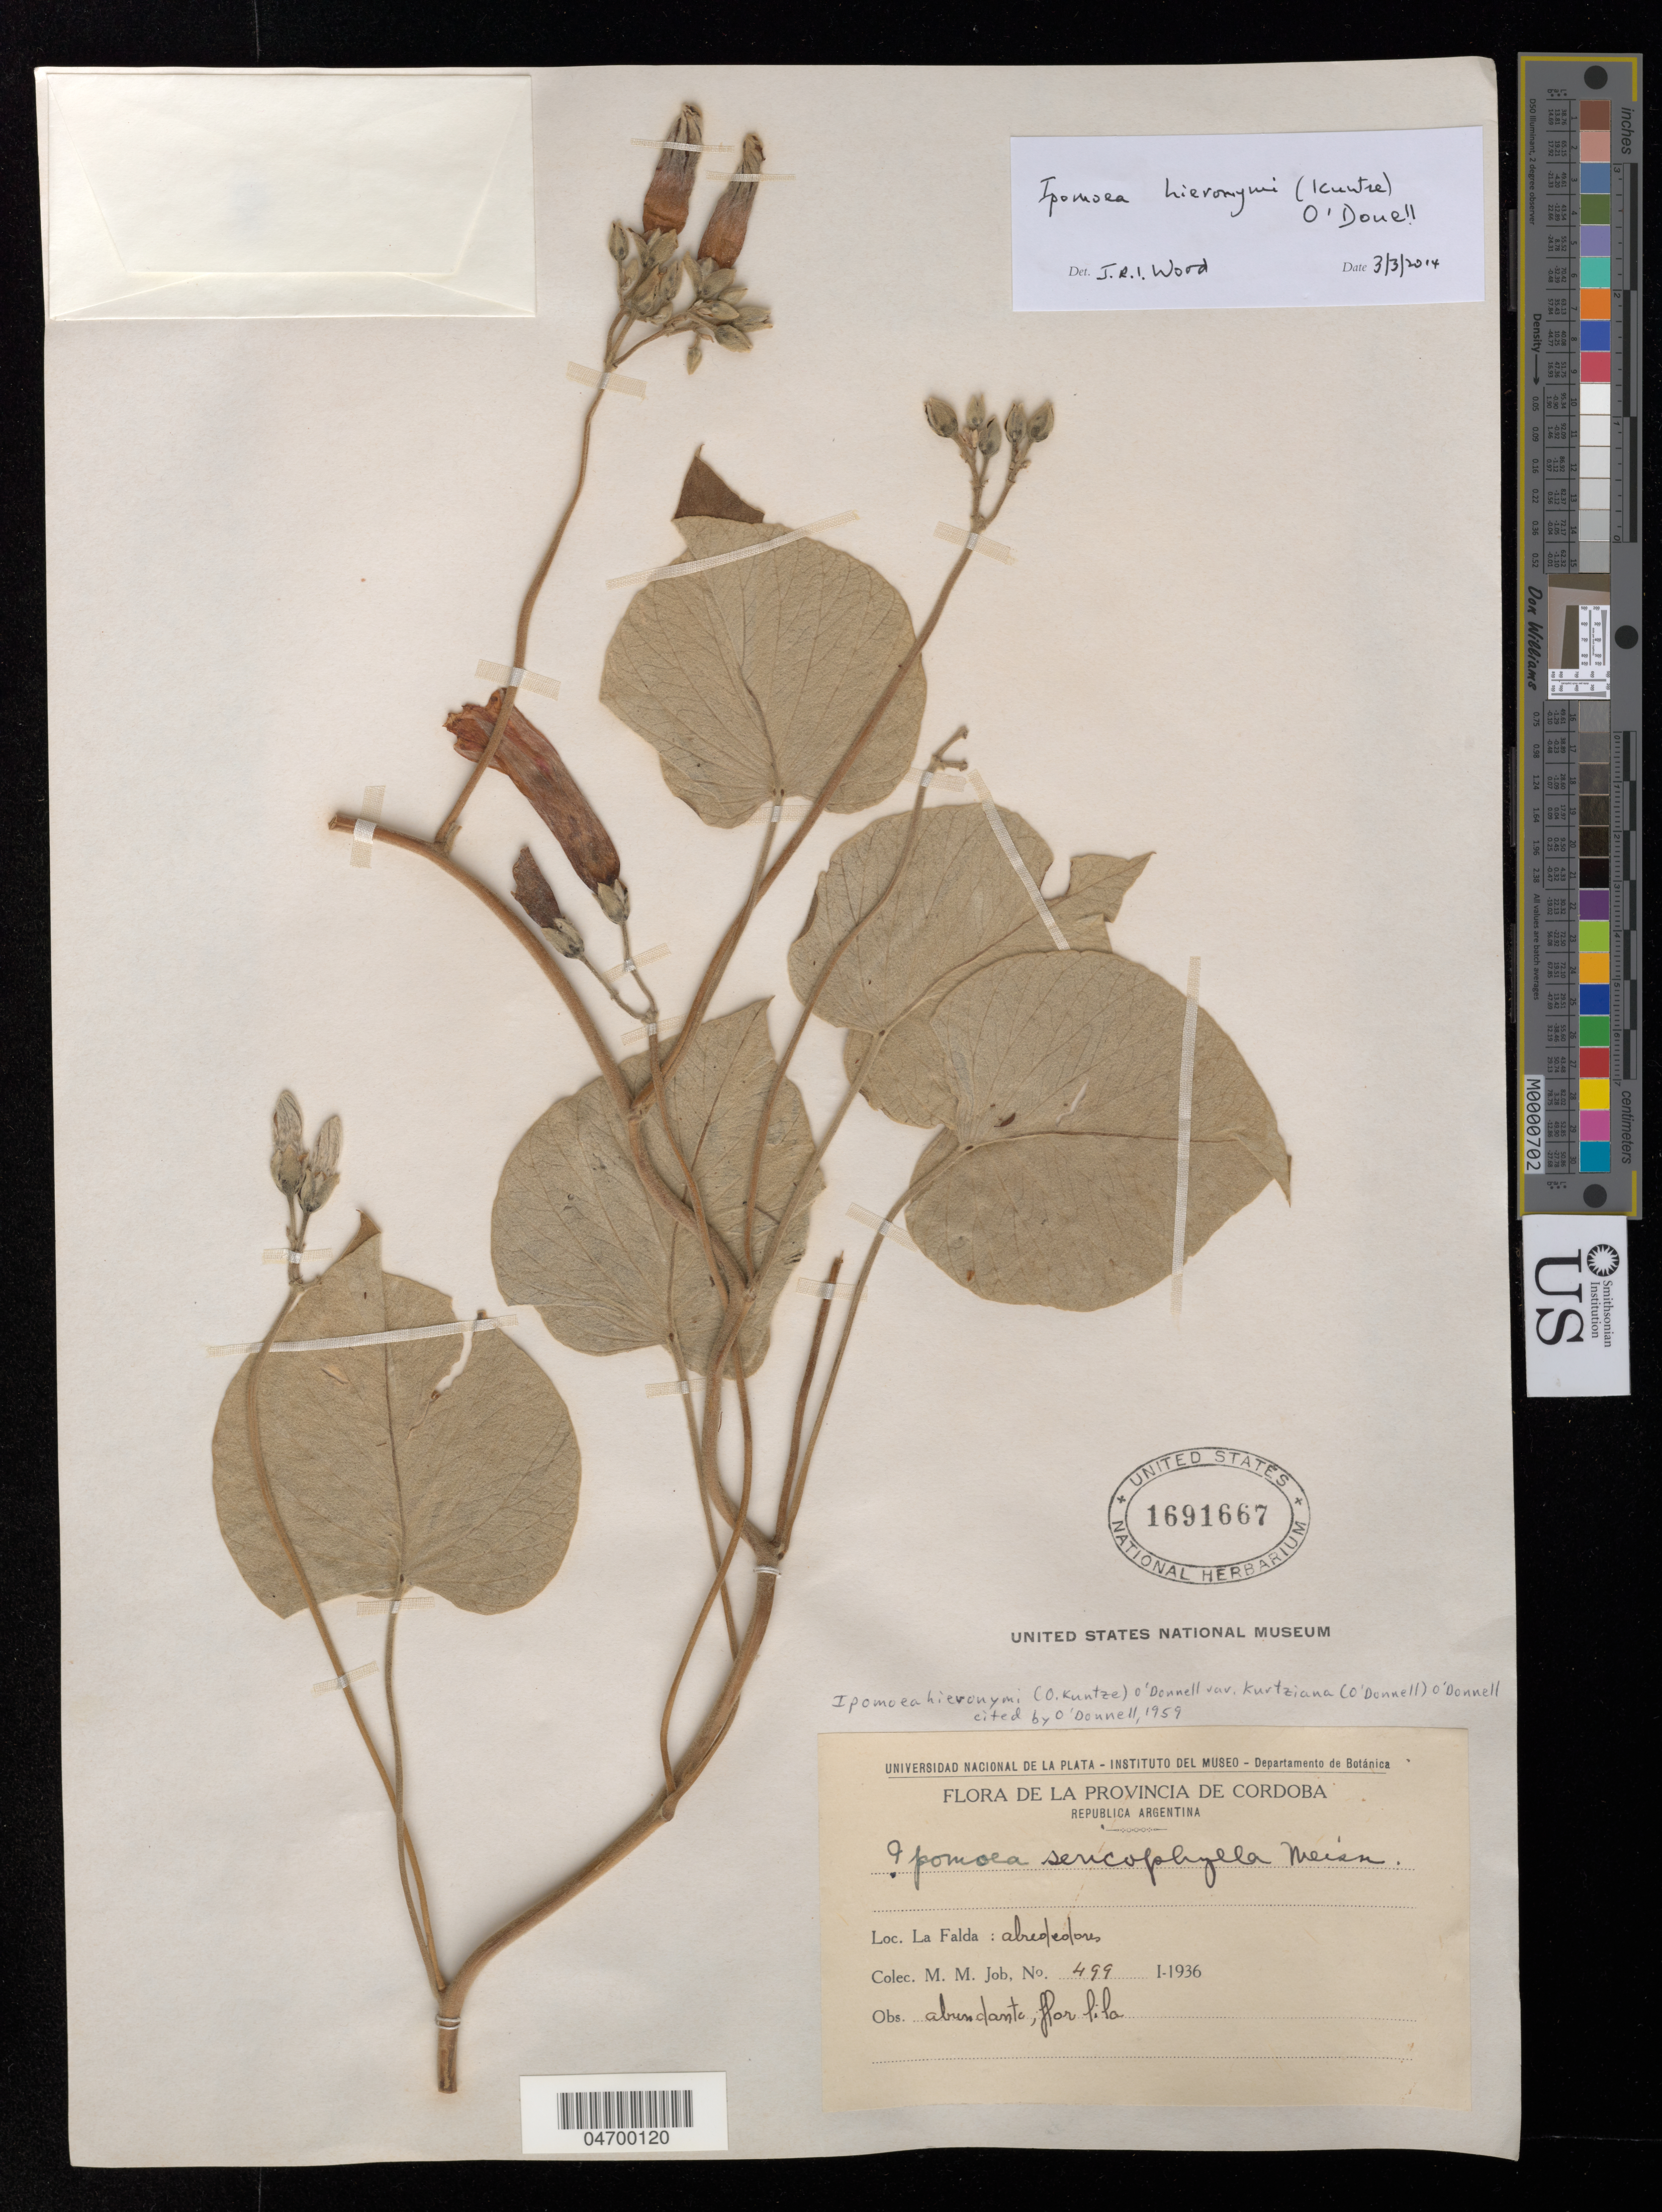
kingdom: Plantae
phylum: Tracheophyta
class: Magnoliopsida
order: Solanales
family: Convolvulaceae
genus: Ipomoea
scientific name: Ipomoea hieronymi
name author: (Kuntze) O'Donell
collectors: M. Job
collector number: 499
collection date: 1936-01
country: Argentina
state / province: Cordoba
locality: La Falda: alrededores.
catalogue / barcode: US 1691667